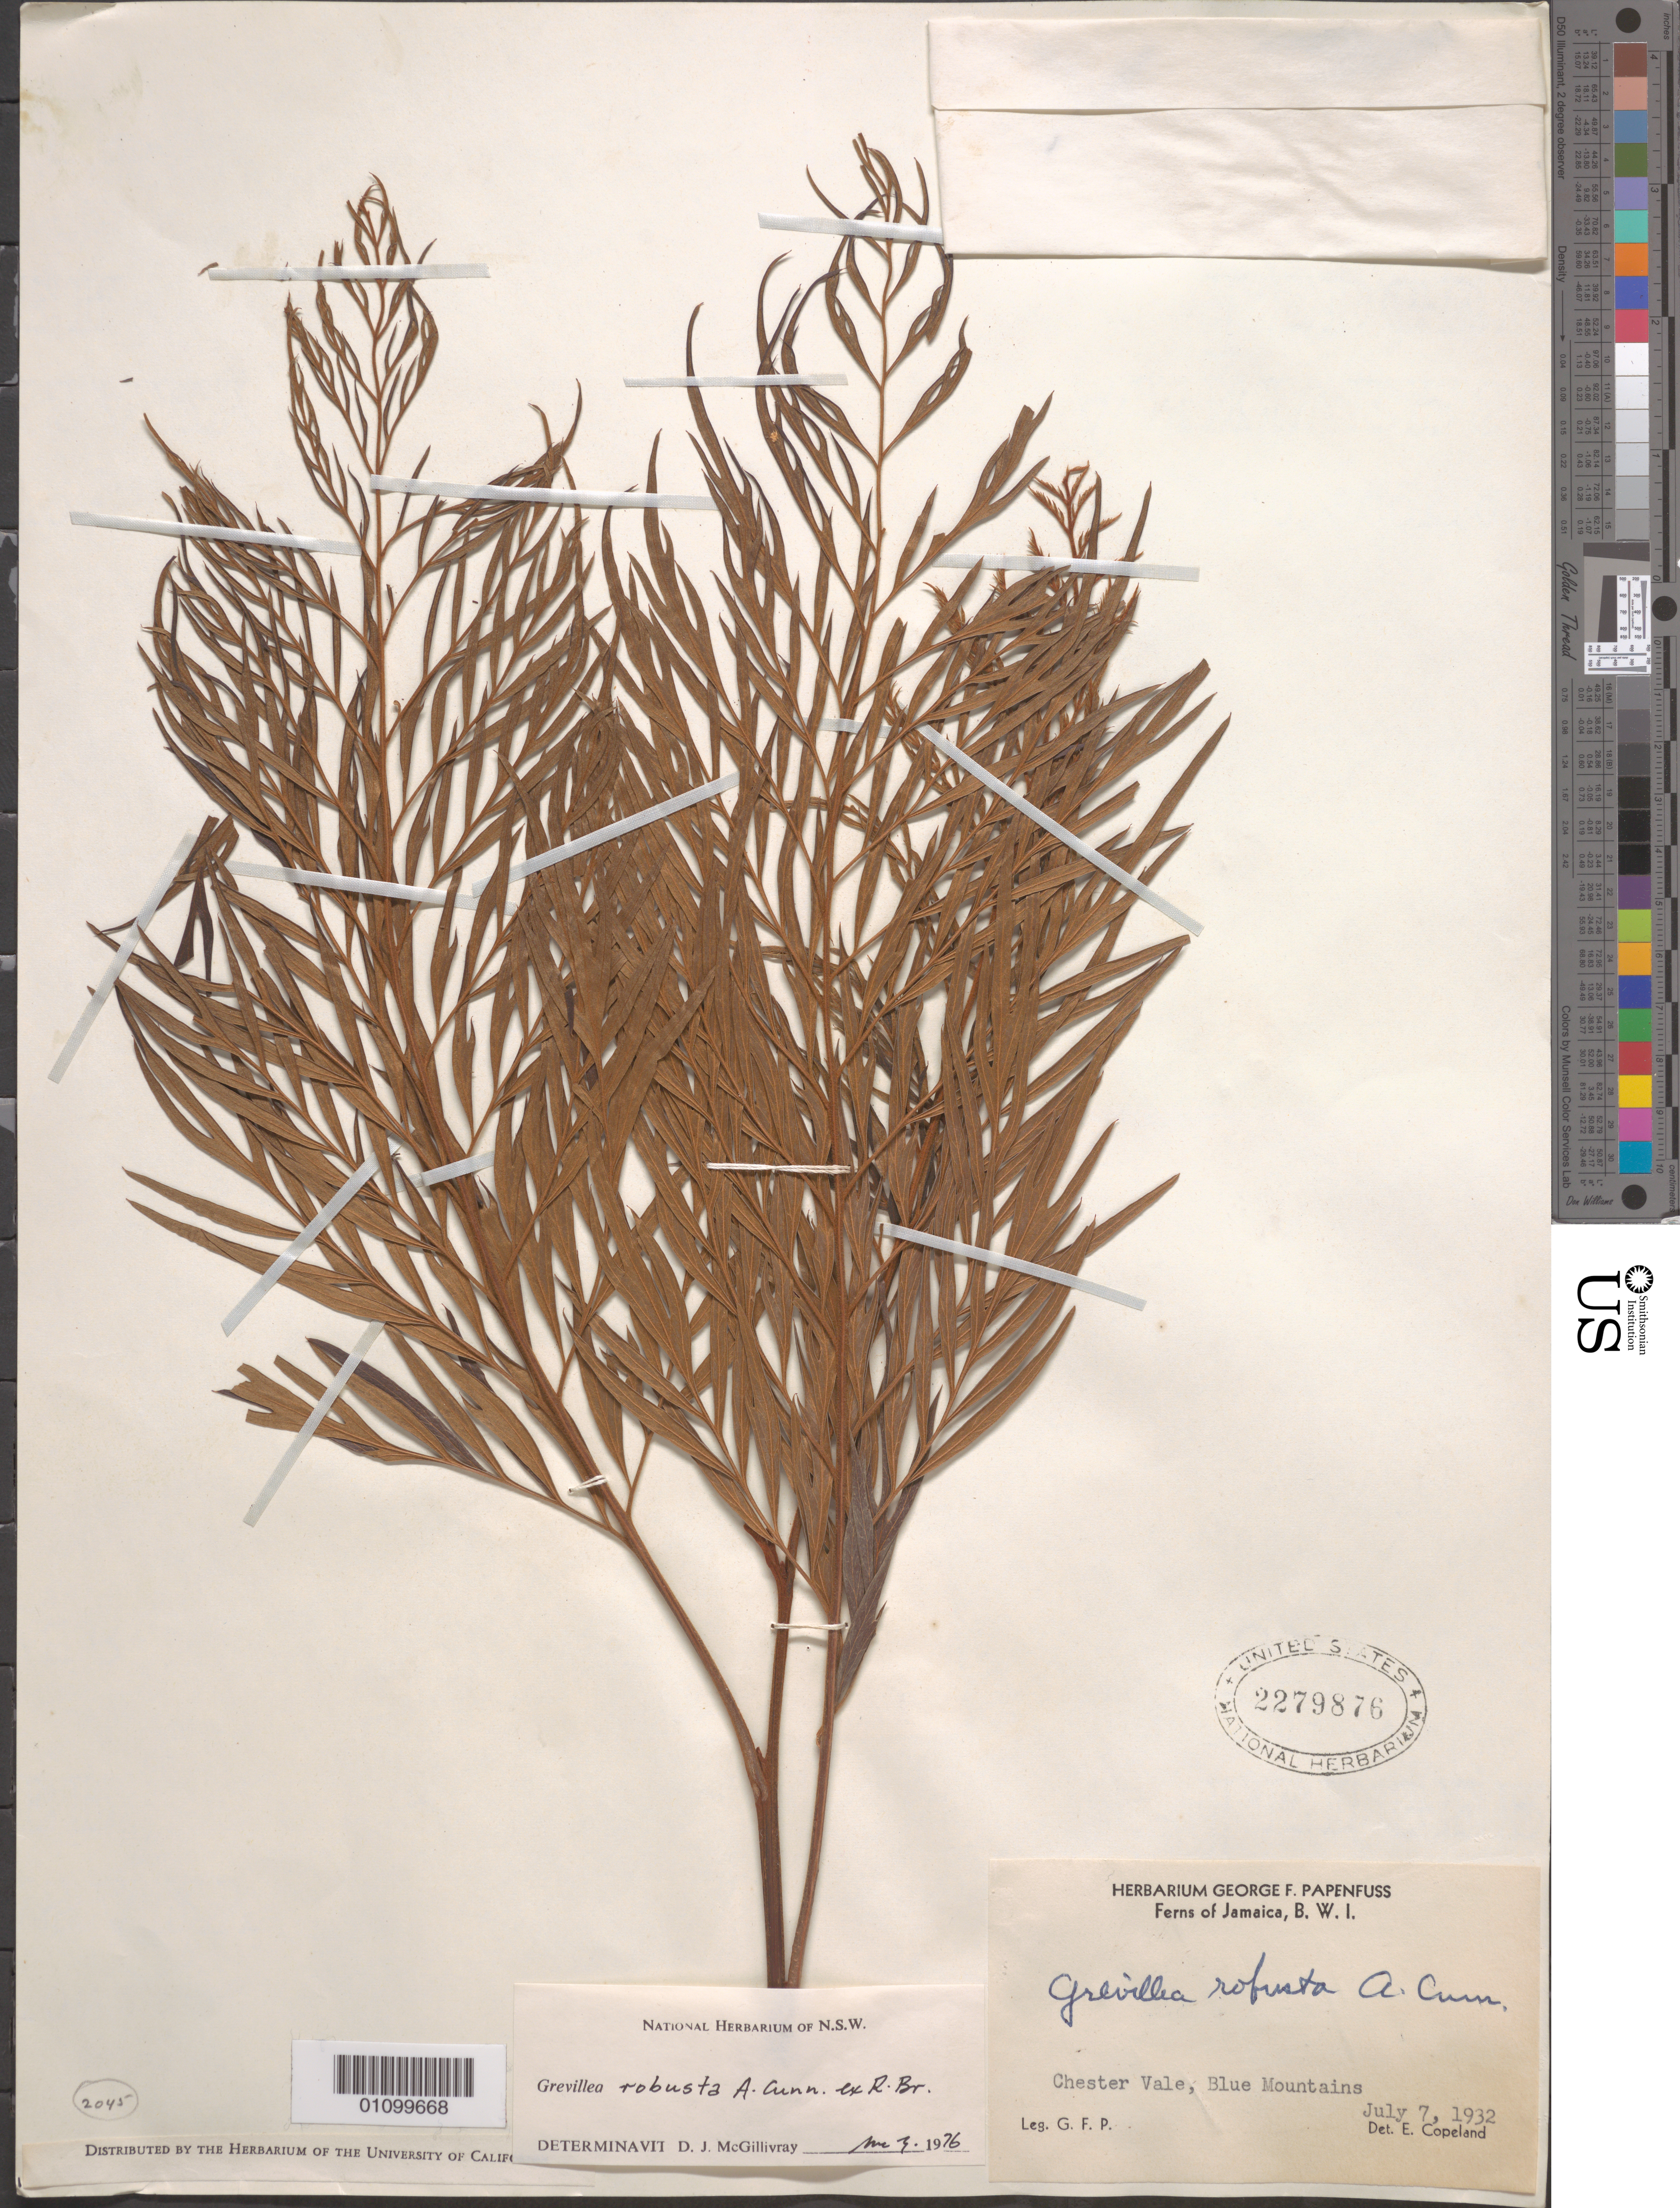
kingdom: Plantae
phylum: Tracheophyta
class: Magnoliopsida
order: Proteales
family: Proteaceae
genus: Grevillea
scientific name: Grevillea robusta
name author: A. Cunn.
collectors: G. Papenfuss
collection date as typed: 07 Jul 1932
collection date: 1932-07-07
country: Jamaica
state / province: Portland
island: Jamaica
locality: Chester Vale, Blue Mountains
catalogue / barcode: US 2279876